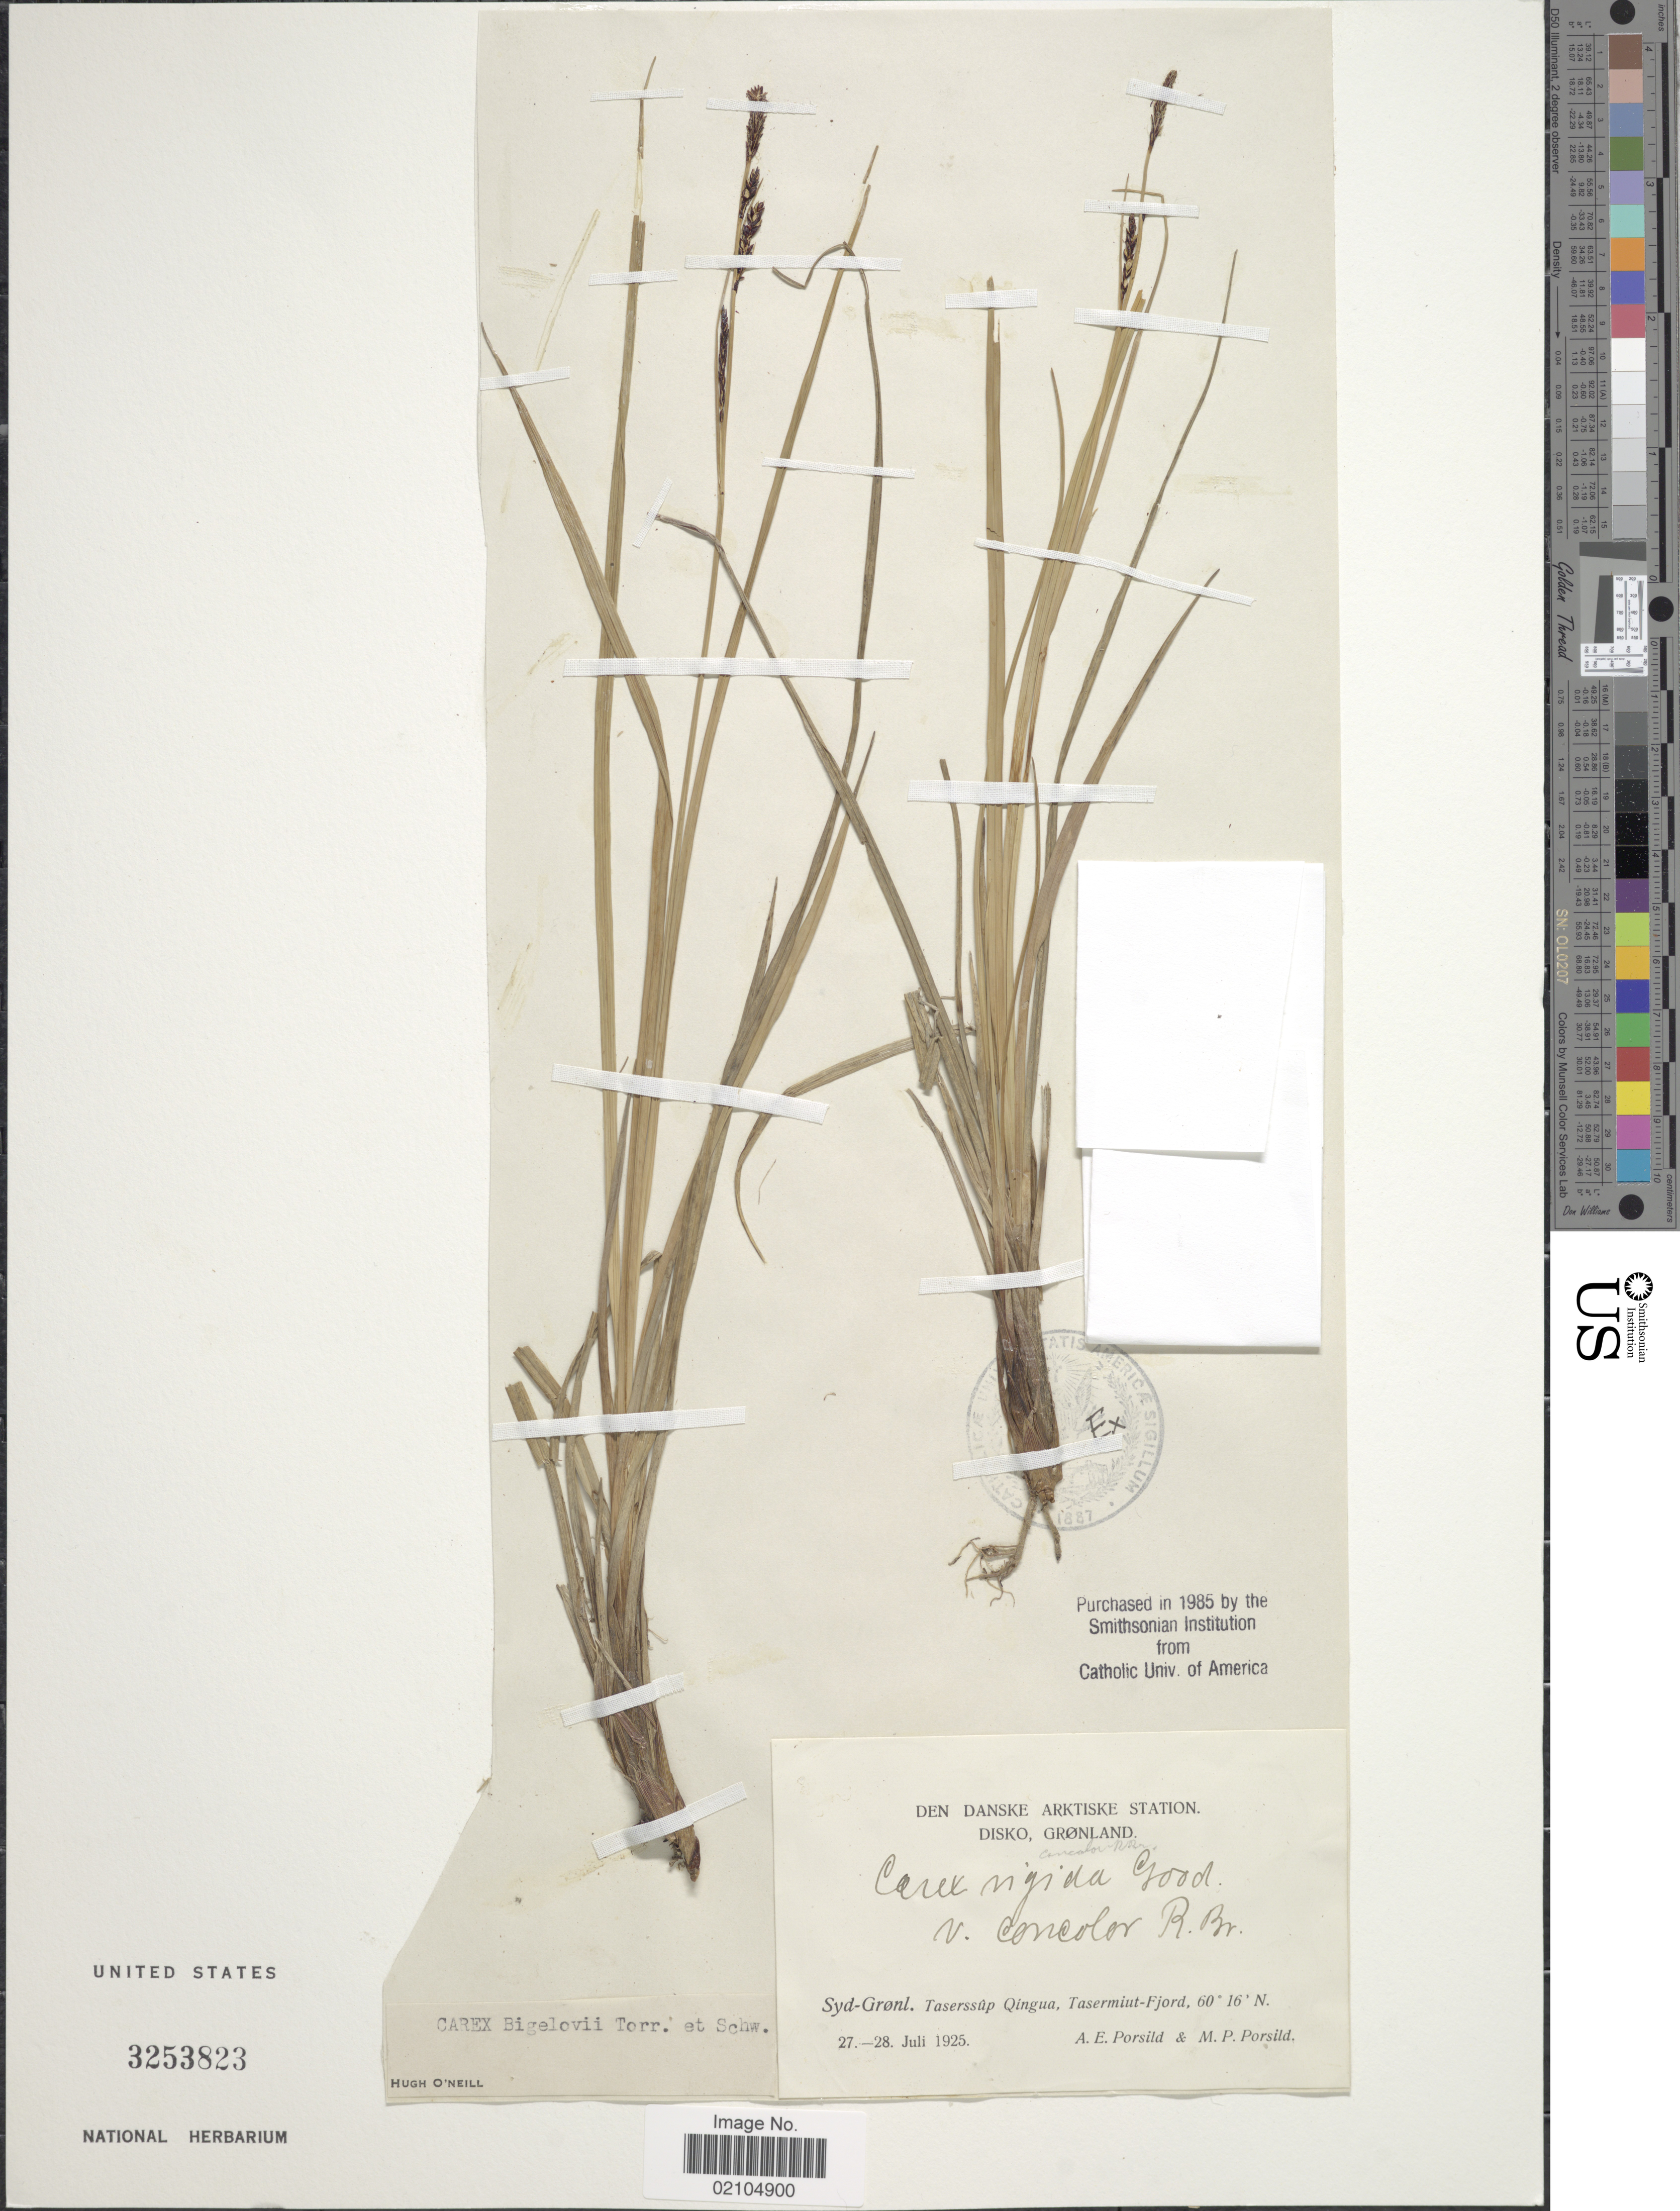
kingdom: Plantae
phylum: Tracheophyta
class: Liliopsida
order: Poales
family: Cyperaceae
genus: Carex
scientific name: Carex bigelowii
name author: Torr. ex Schwein.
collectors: A. E. Porsild & M. P. Porsild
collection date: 1925-07-27/1925-07-28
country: Greenland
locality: Disko. Grønland, Syd-Grønl., Taserssup Qingua, Tasermiut-Fjord.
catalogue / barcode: US 3253823